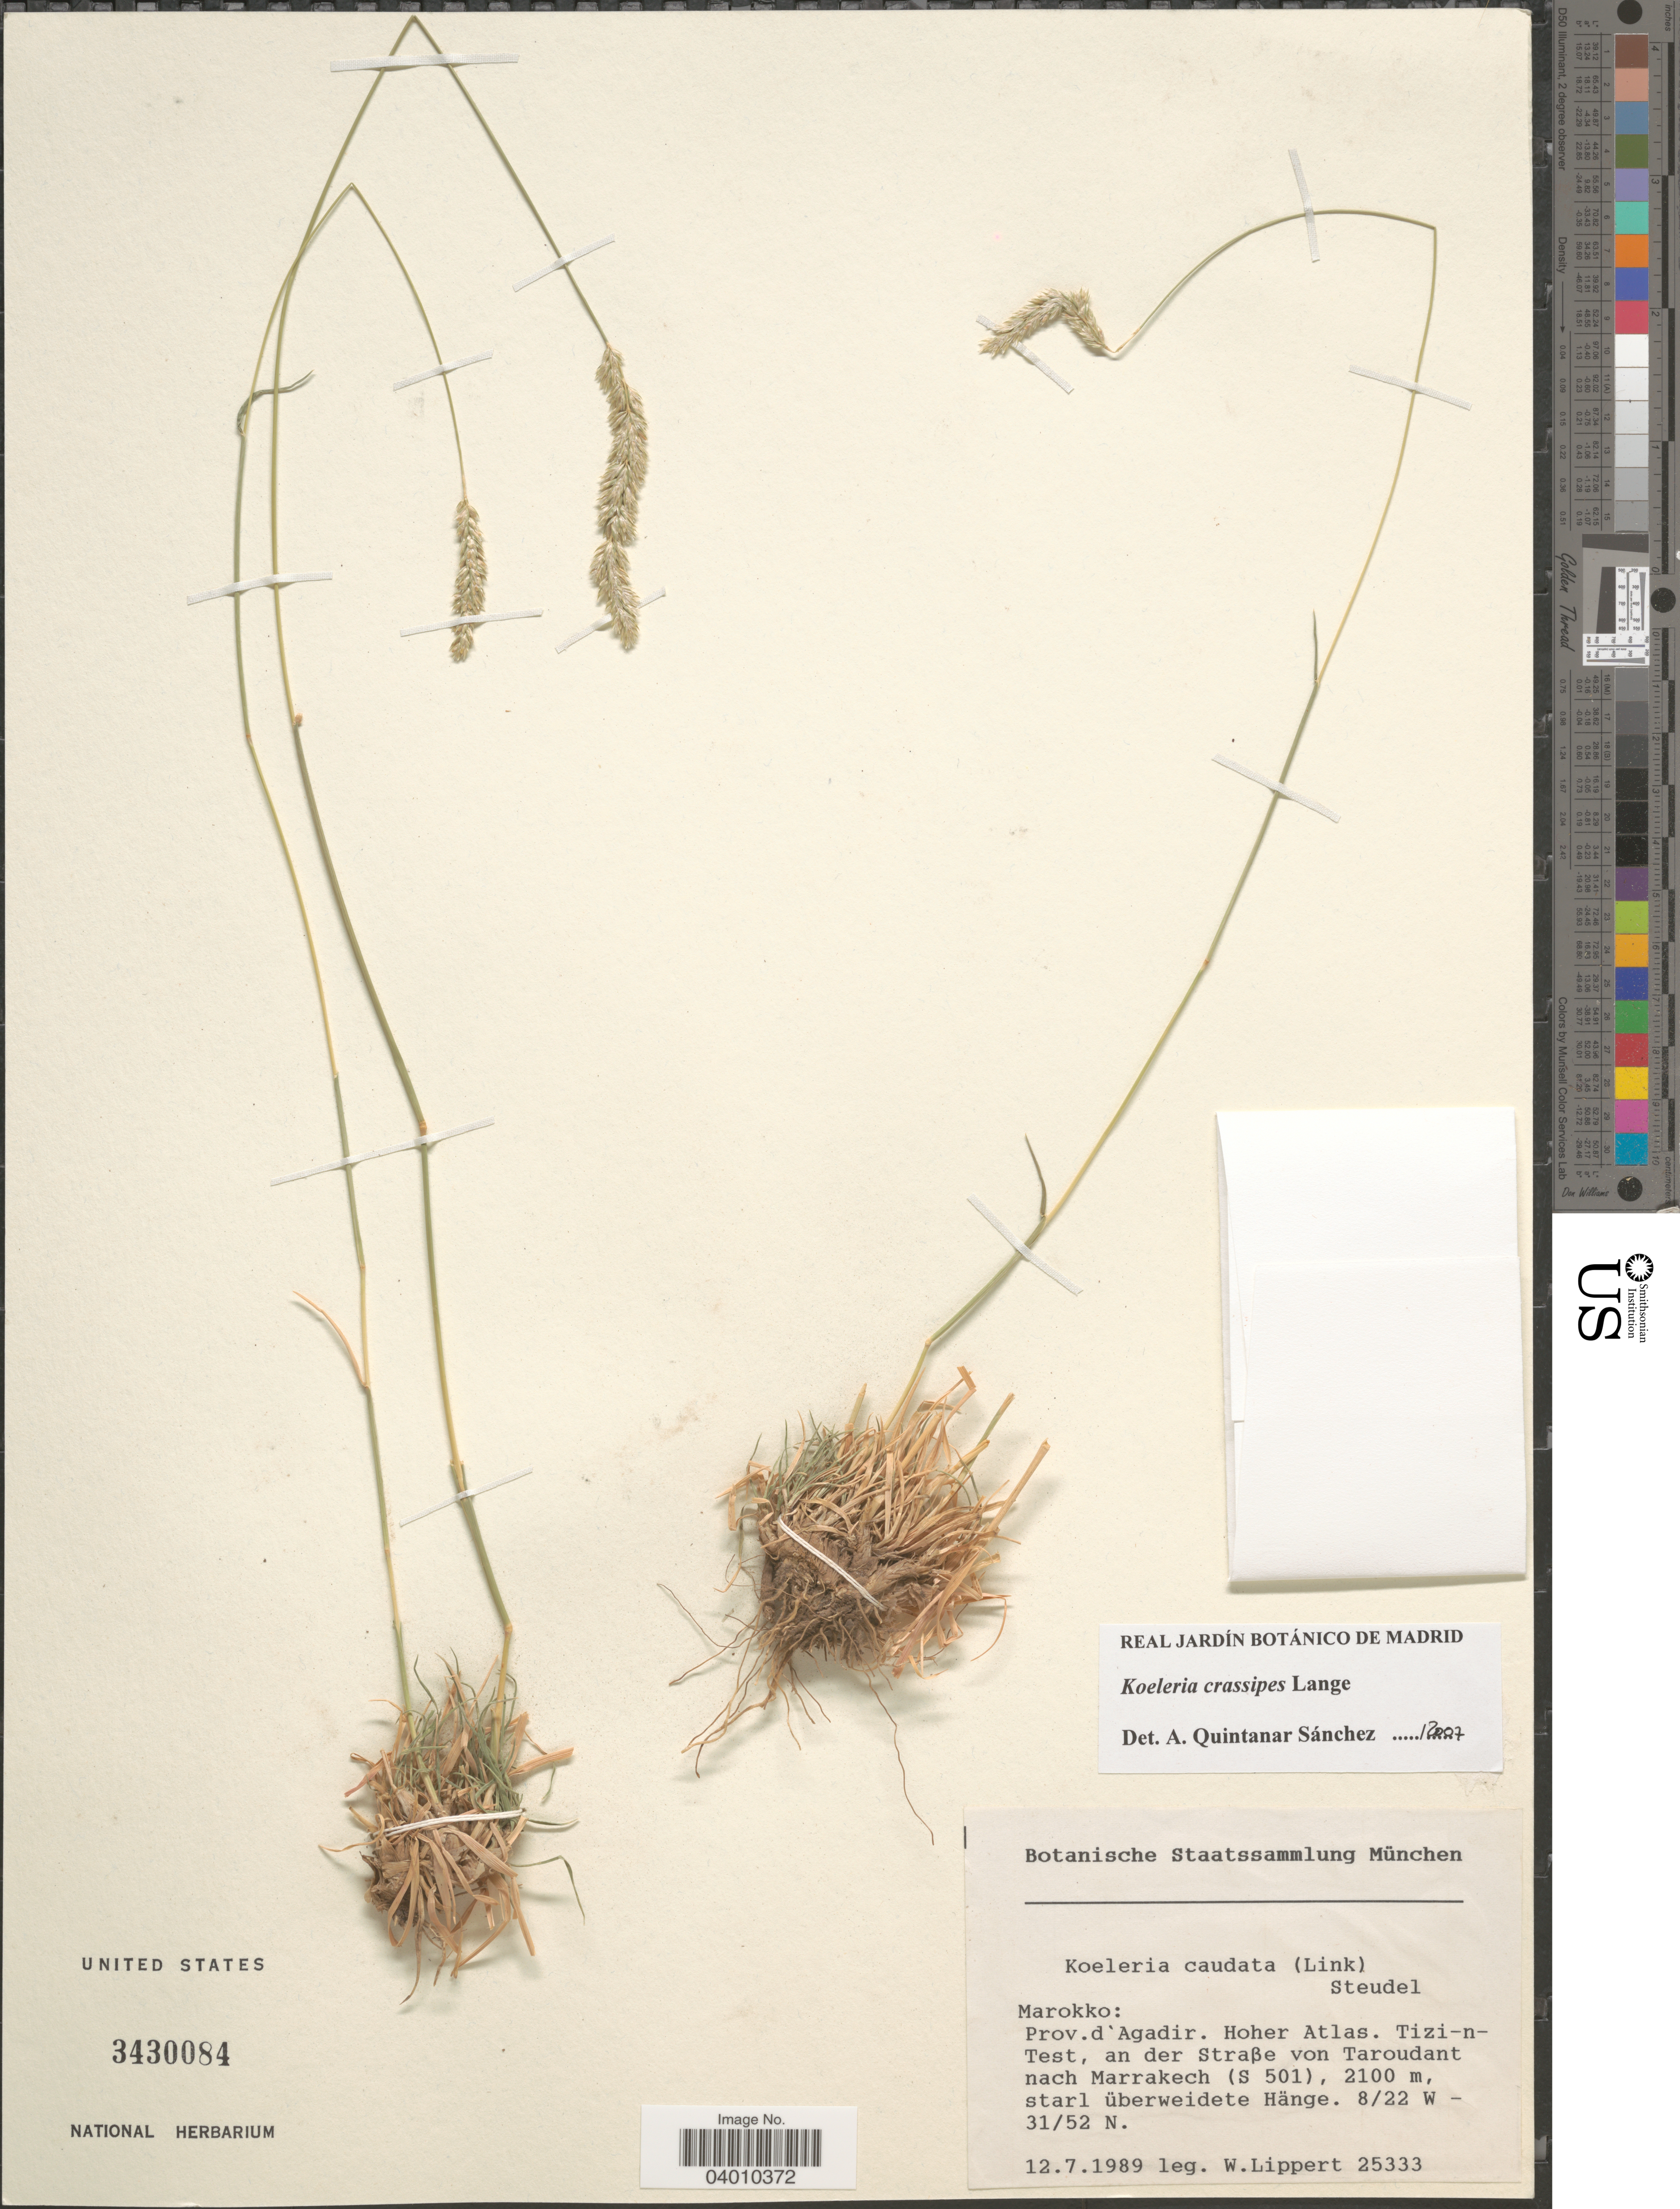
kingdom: Plantae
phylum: Tracheophyta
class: Liliopsida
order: Poales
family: Poaceae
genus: Koeleria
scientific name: Koeleria crassipes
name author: Lange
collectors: W. Lippert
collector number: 25333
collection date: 1989-07-12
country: Morocco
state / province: Marrakech-Tensift-Al Haouz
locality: Marokko: Prov. d'Agadir. Hoher Atlas. Tizi-n-Test, an der Straße von Taroudant nach Marrakech (S 501).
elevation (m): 2100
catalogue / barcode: US 3430084